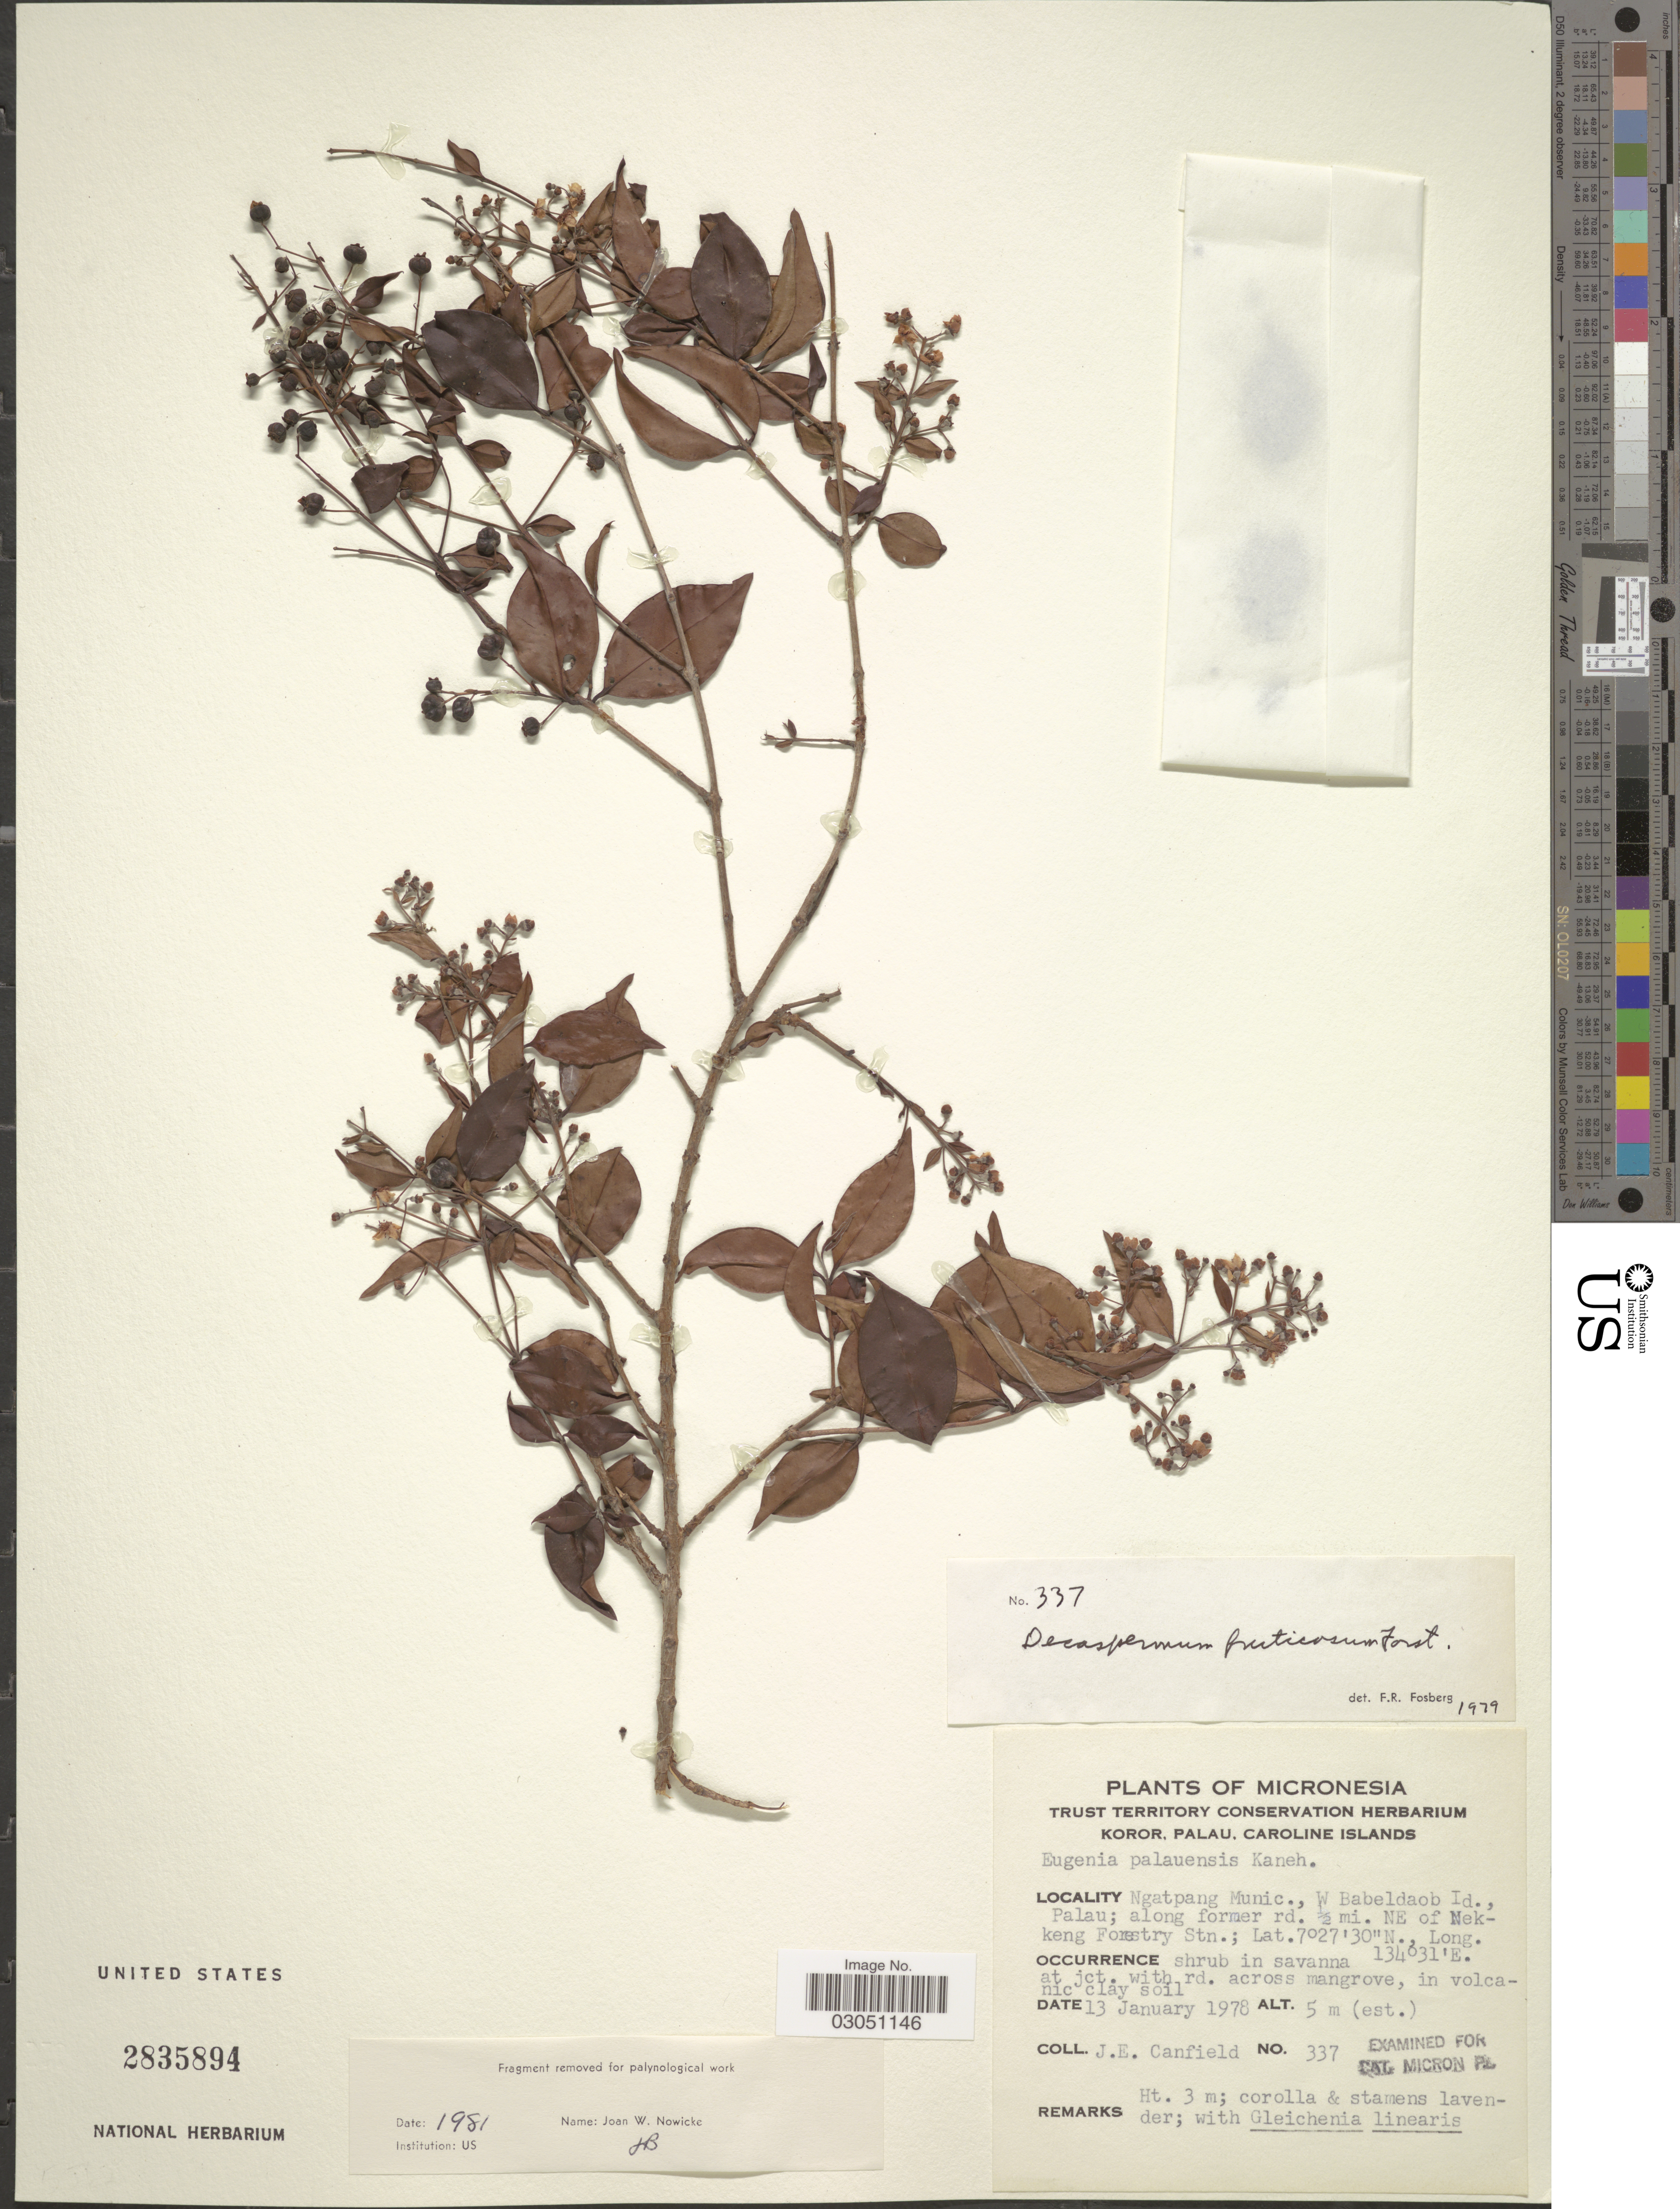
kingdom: Plantae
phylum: Tracheophyta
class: Magnoliopsida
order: Myrtales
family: Myrtaceae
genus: Decaspermum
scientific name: Decaspermum fruticosum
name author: J.R. Forst. & G. Forst.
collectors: J. E. Canfield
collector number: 337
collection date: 1978-01-13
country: Palau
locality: Micronesia. Ngatpang Munic., W Babeldaob Id., Palau; along former rd. ½ mi. NE of Nekkeng Forestry Stn.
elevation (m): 5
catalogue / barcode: US 2835894